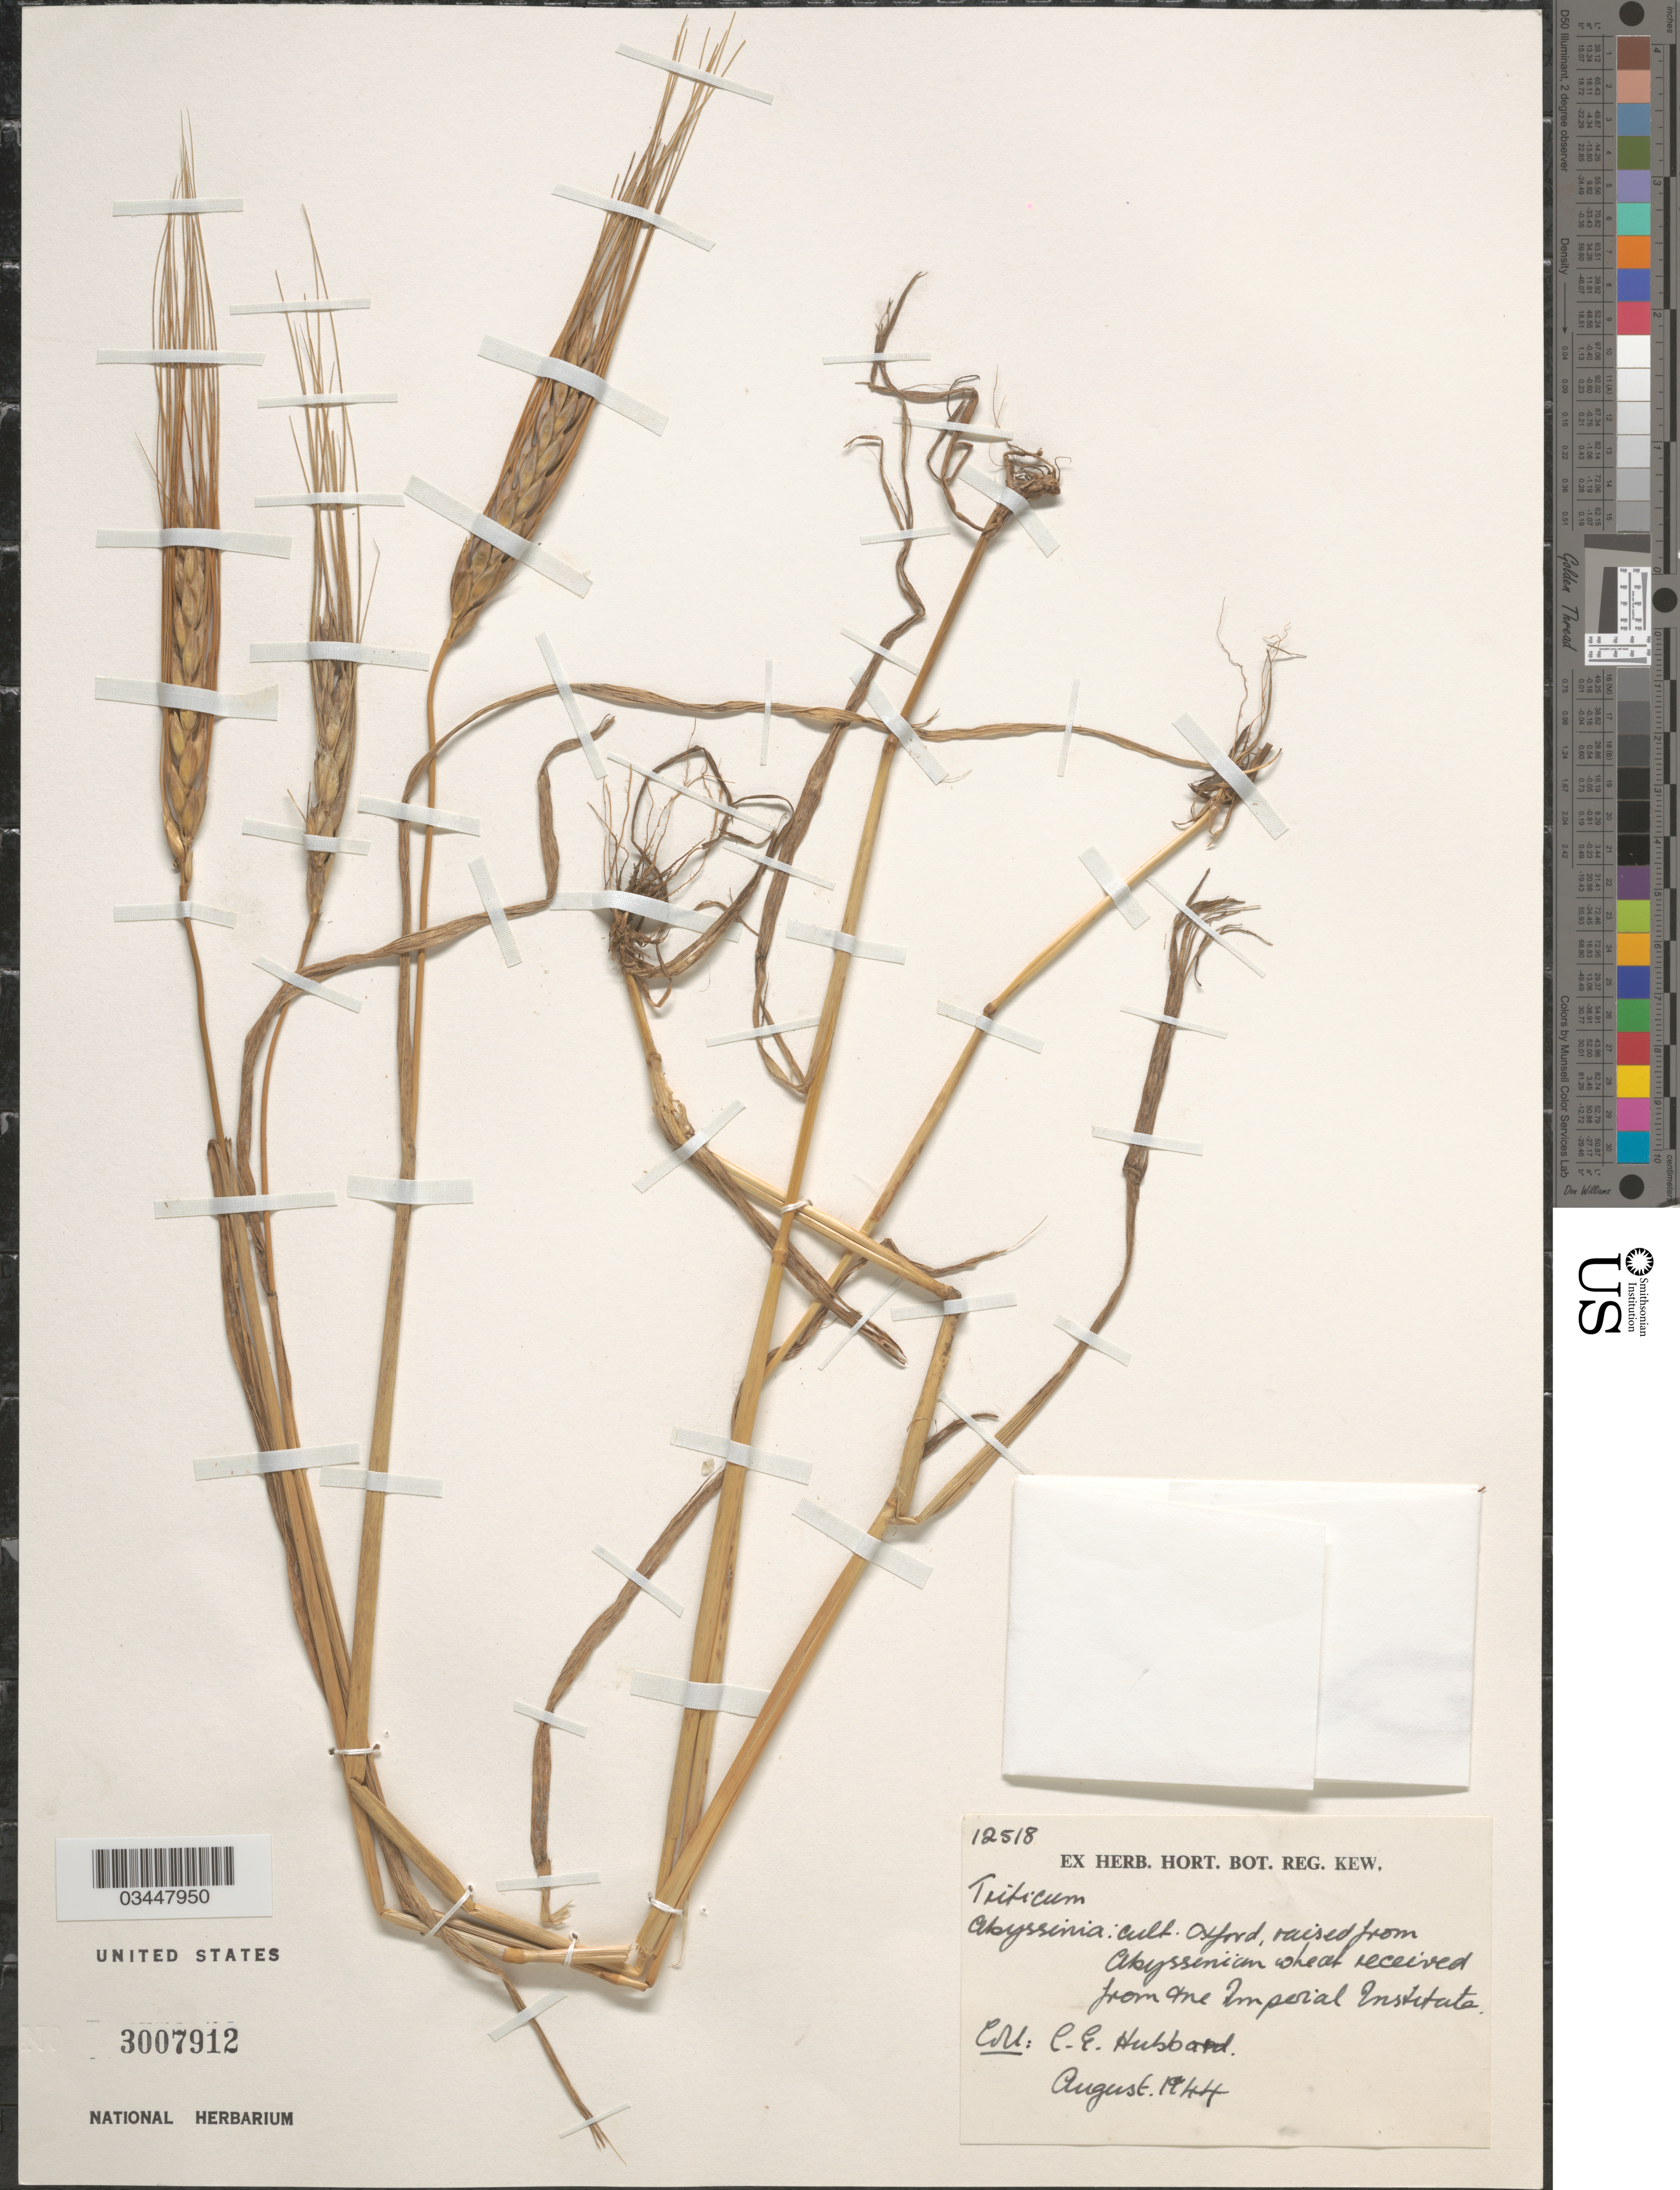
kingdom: Plantae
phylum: Tracheophyta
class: Liliopsida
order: Poales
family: Poaceae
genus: Triticum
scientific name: Triticum aestivum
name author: L.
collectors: C. E. Hubbard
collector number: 12518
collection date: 1944-08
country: Ethiopia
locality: Abyssinia: Oxford.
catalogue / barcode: US 3007912